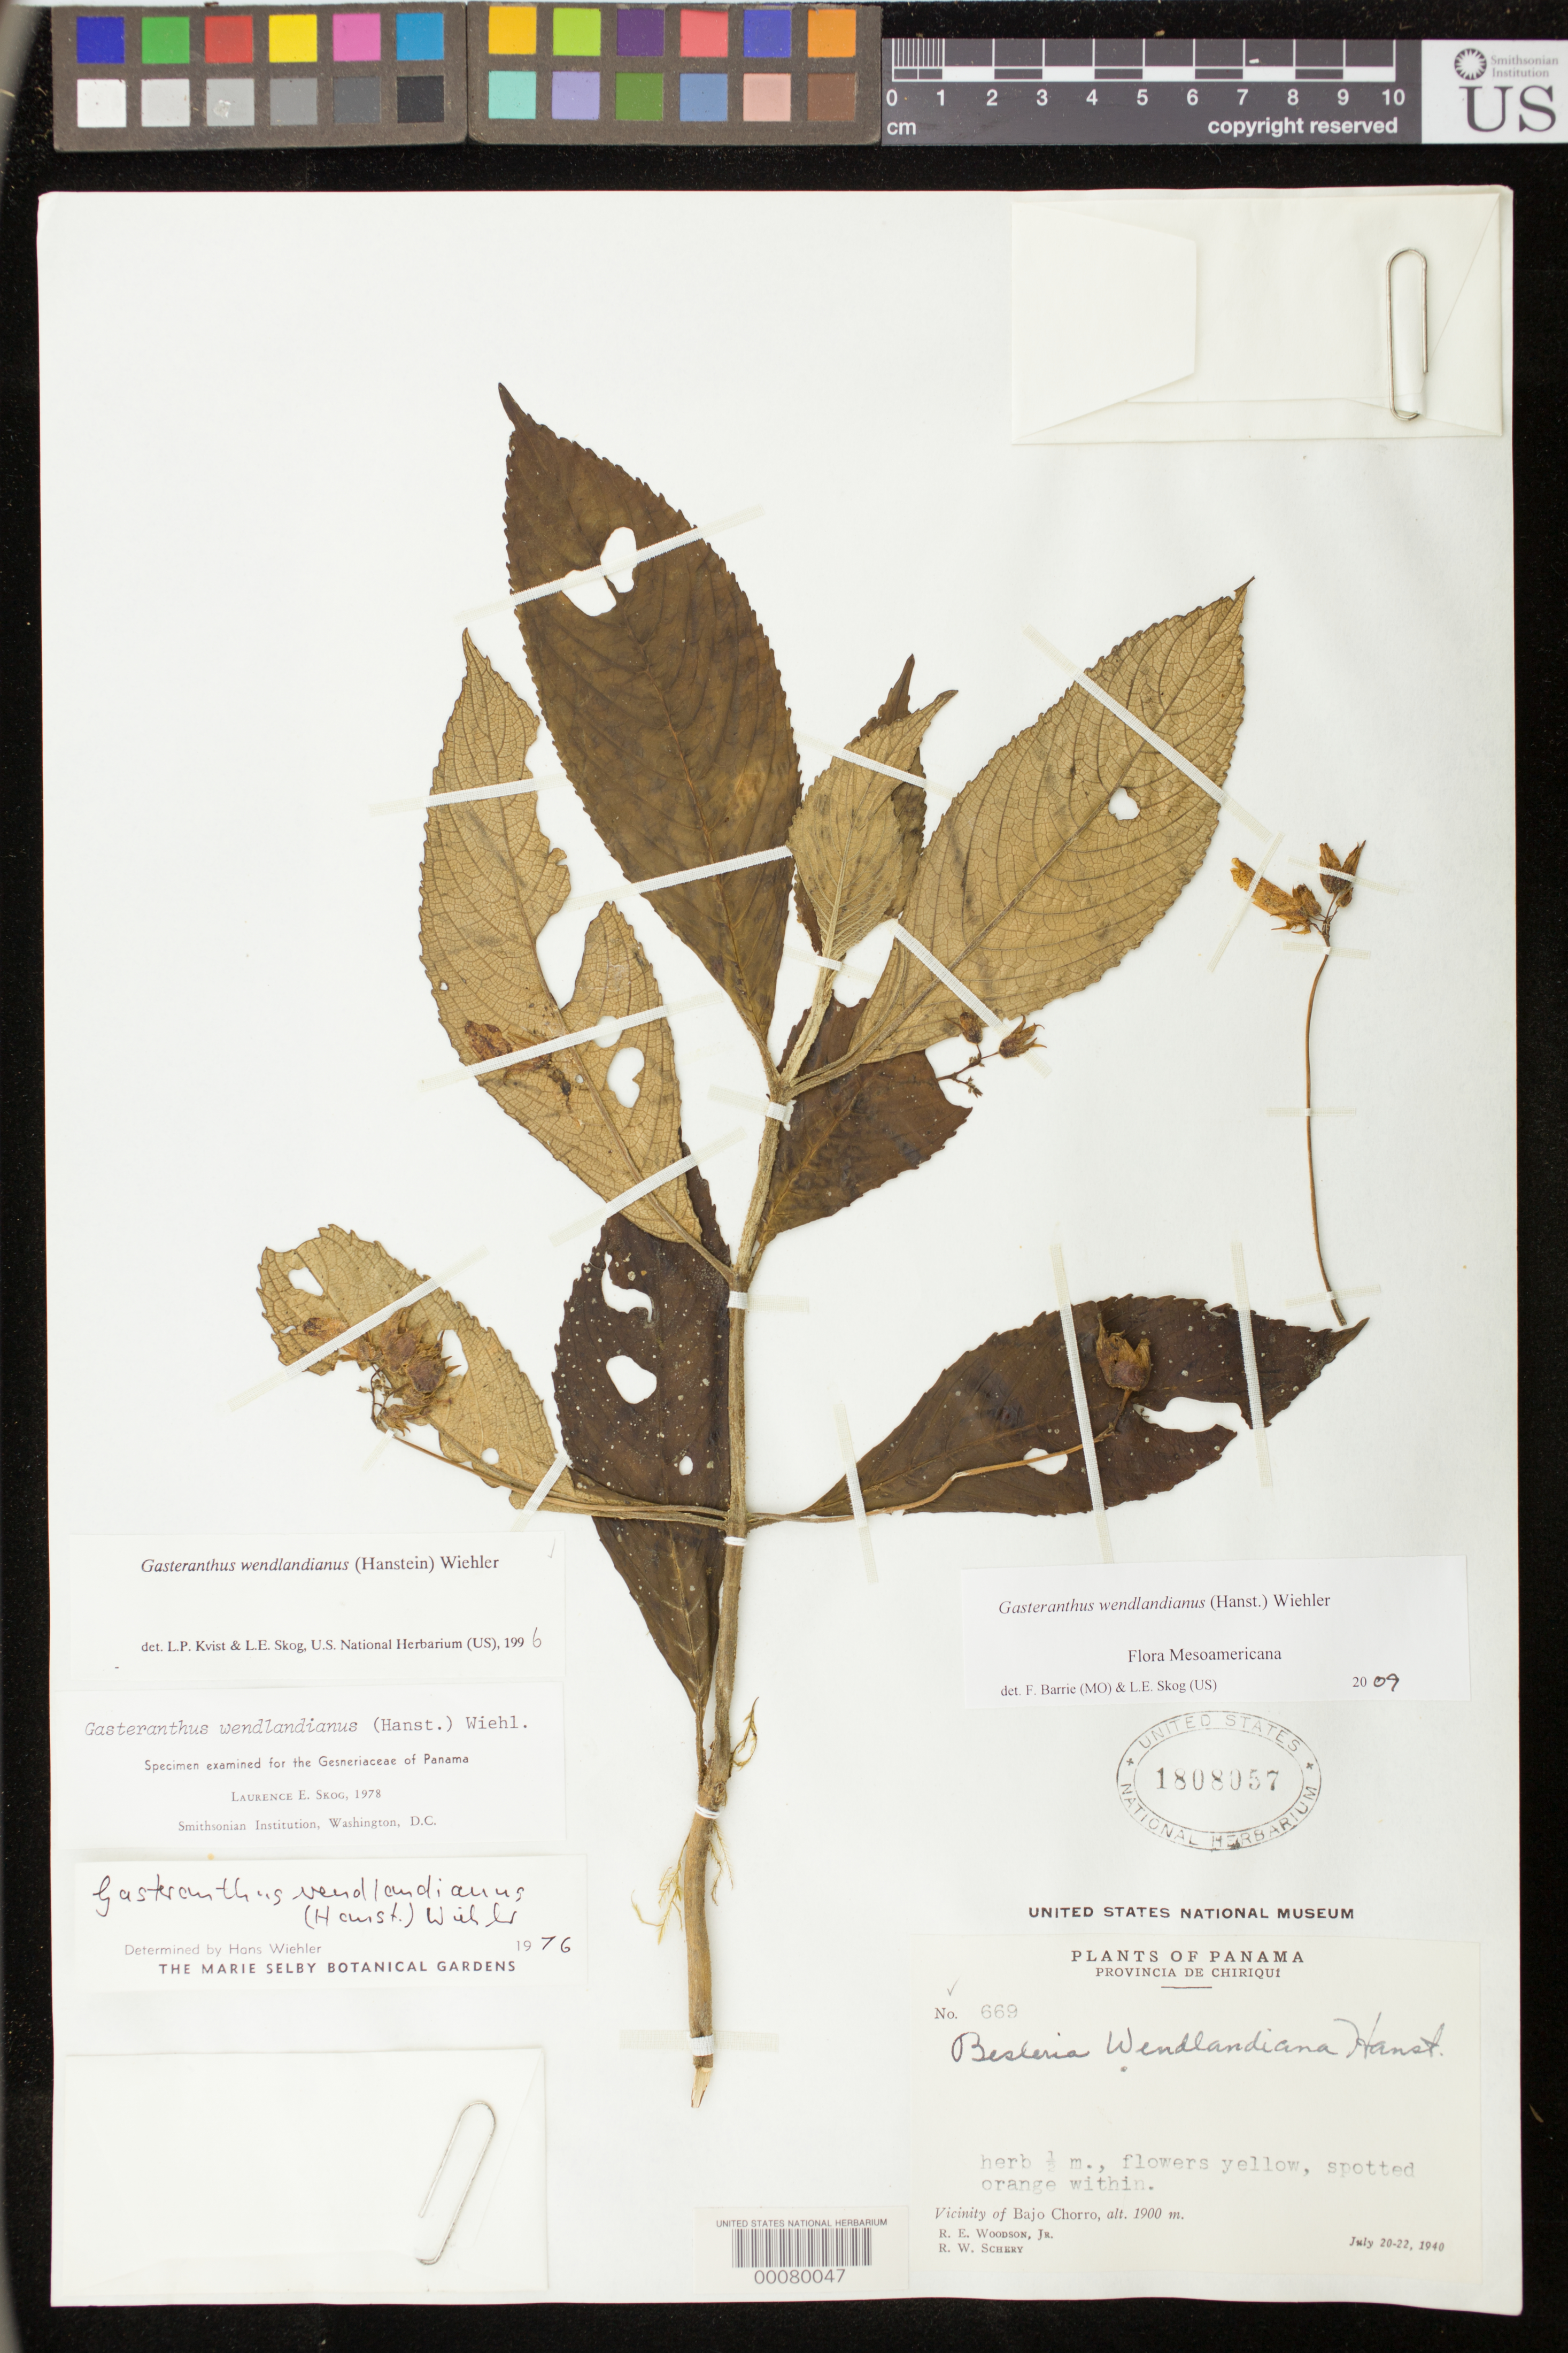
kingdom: Plantae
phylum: Tracheophyta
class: Magnoliopsida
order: Lamiales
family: Gesneriaceae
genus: Gasteranthus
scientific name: Gasteranthus wendlandianus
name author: (Hanst.) Wiehler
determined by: Skog, Laurence E.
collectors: R. E. Woodson & R. W. Schery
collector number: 669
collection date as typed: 20-22 Jul 1940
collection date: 1940-07-20/1940-07-22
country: Panama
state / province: Chiriquí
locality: Vicinity of Bajo Chorro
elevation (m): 1900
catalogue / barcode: US 1808057